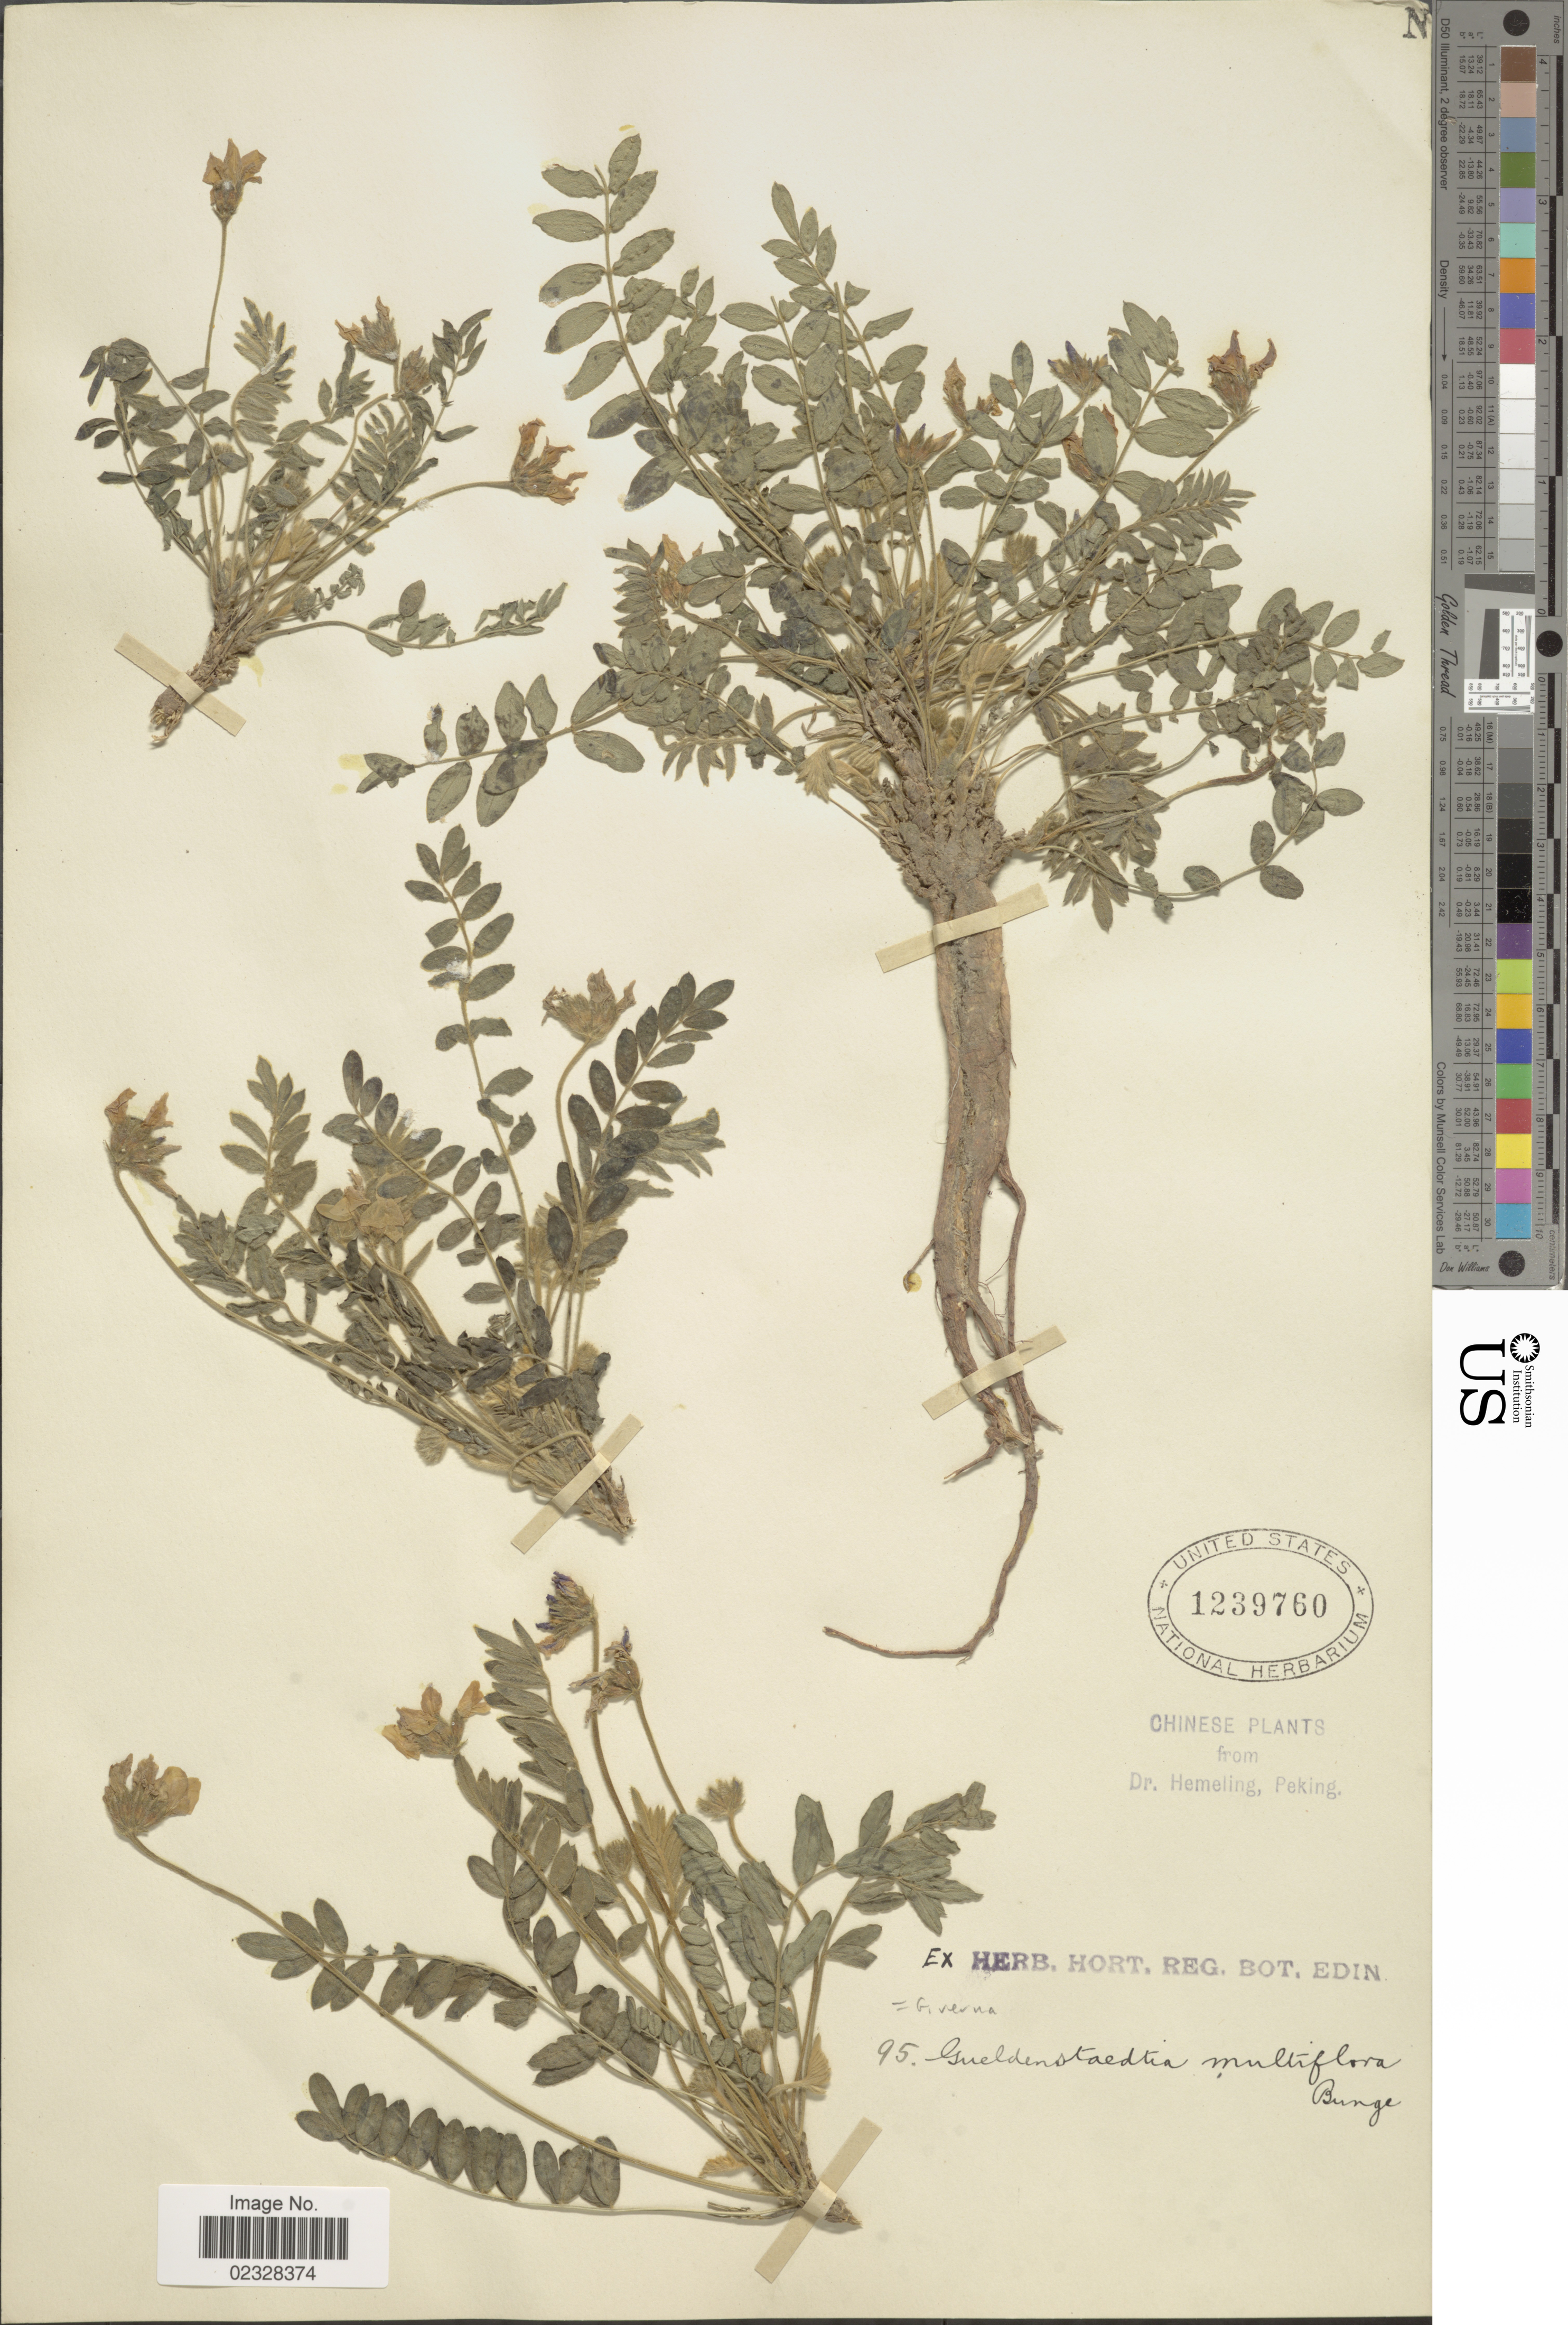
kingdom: Plantae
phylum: Tracheophyta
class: Magnoliopsida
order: Fabales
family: Fabaceae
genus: Gueldenstaedtia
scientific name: Gueldenstaedtia verna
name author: (Georgi) Boriss.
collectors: -. Hemeling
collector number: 95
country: China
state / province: Beijing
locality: Peking [unsure placement].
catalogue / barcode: US 1239760